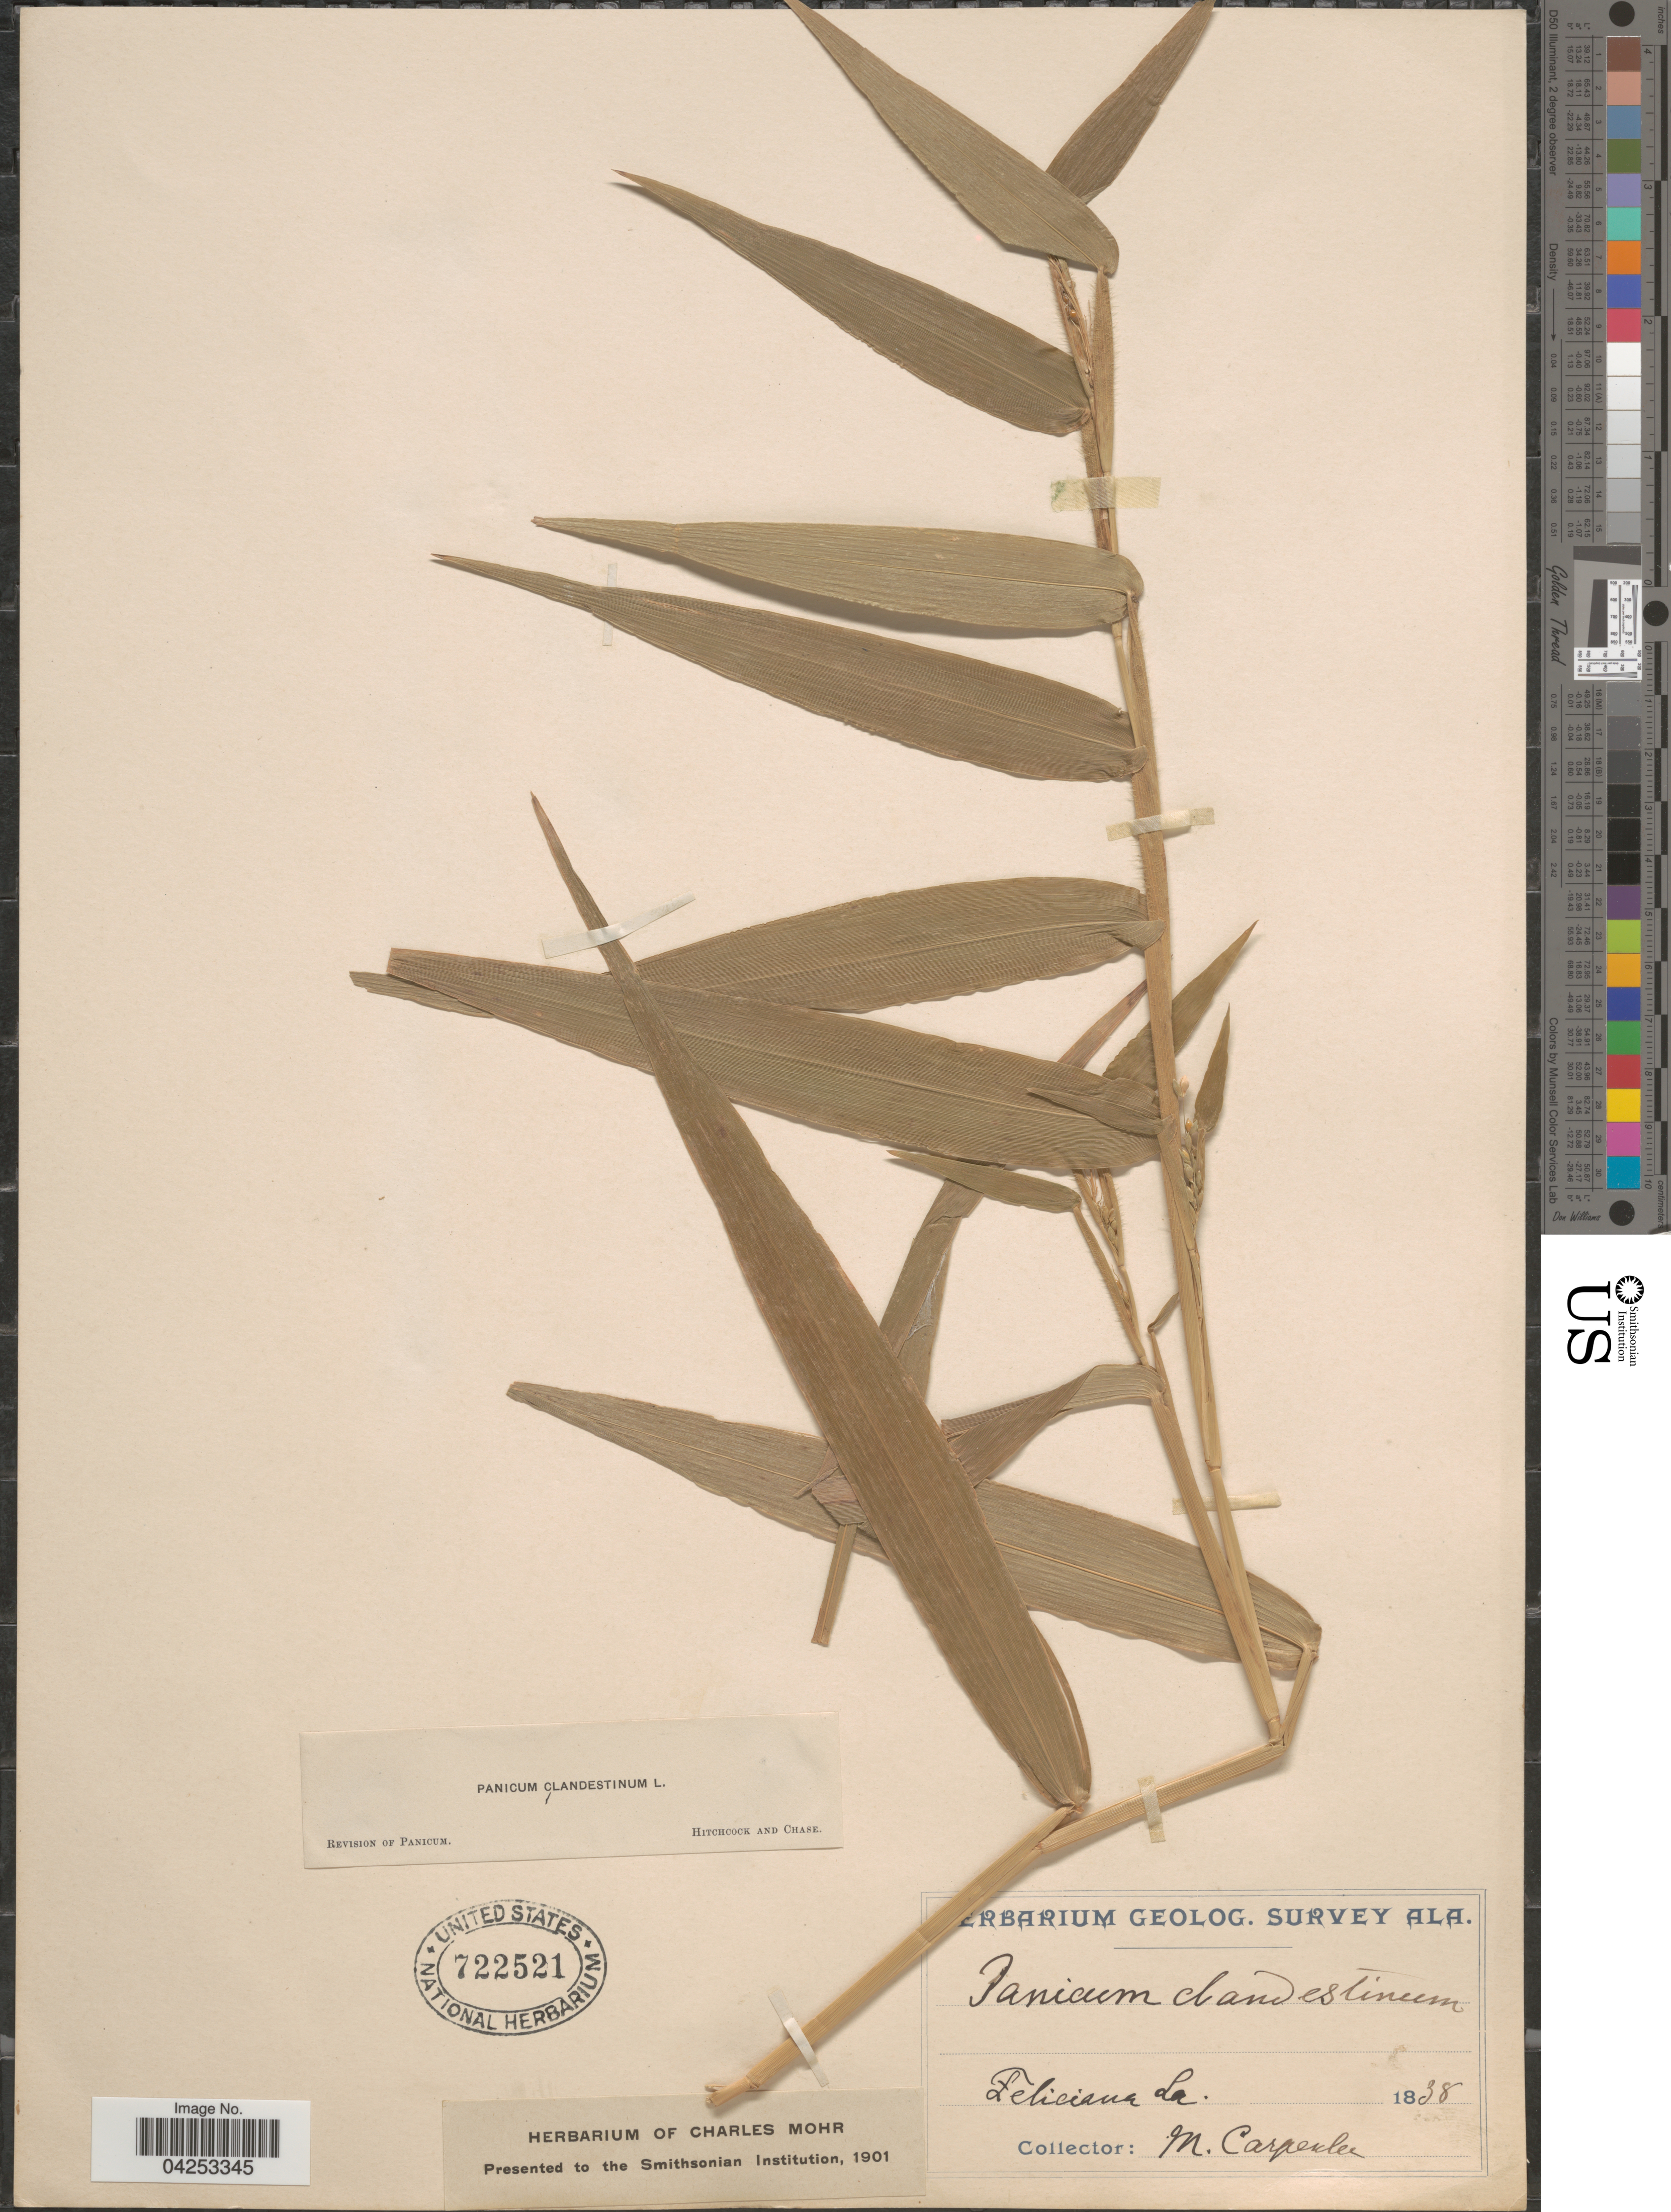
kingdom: Plantae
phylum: Tracheophyta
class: Liliopsida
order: Poales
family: Poaceae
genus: Dichanthelium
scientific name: Dichanthelium clandestinum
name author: (L.) Gould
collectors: M. Carpenter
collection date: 1838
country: United States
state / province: Louisiana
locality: Geolog. Survey Ala. Felicinia.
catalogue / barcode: US 722521